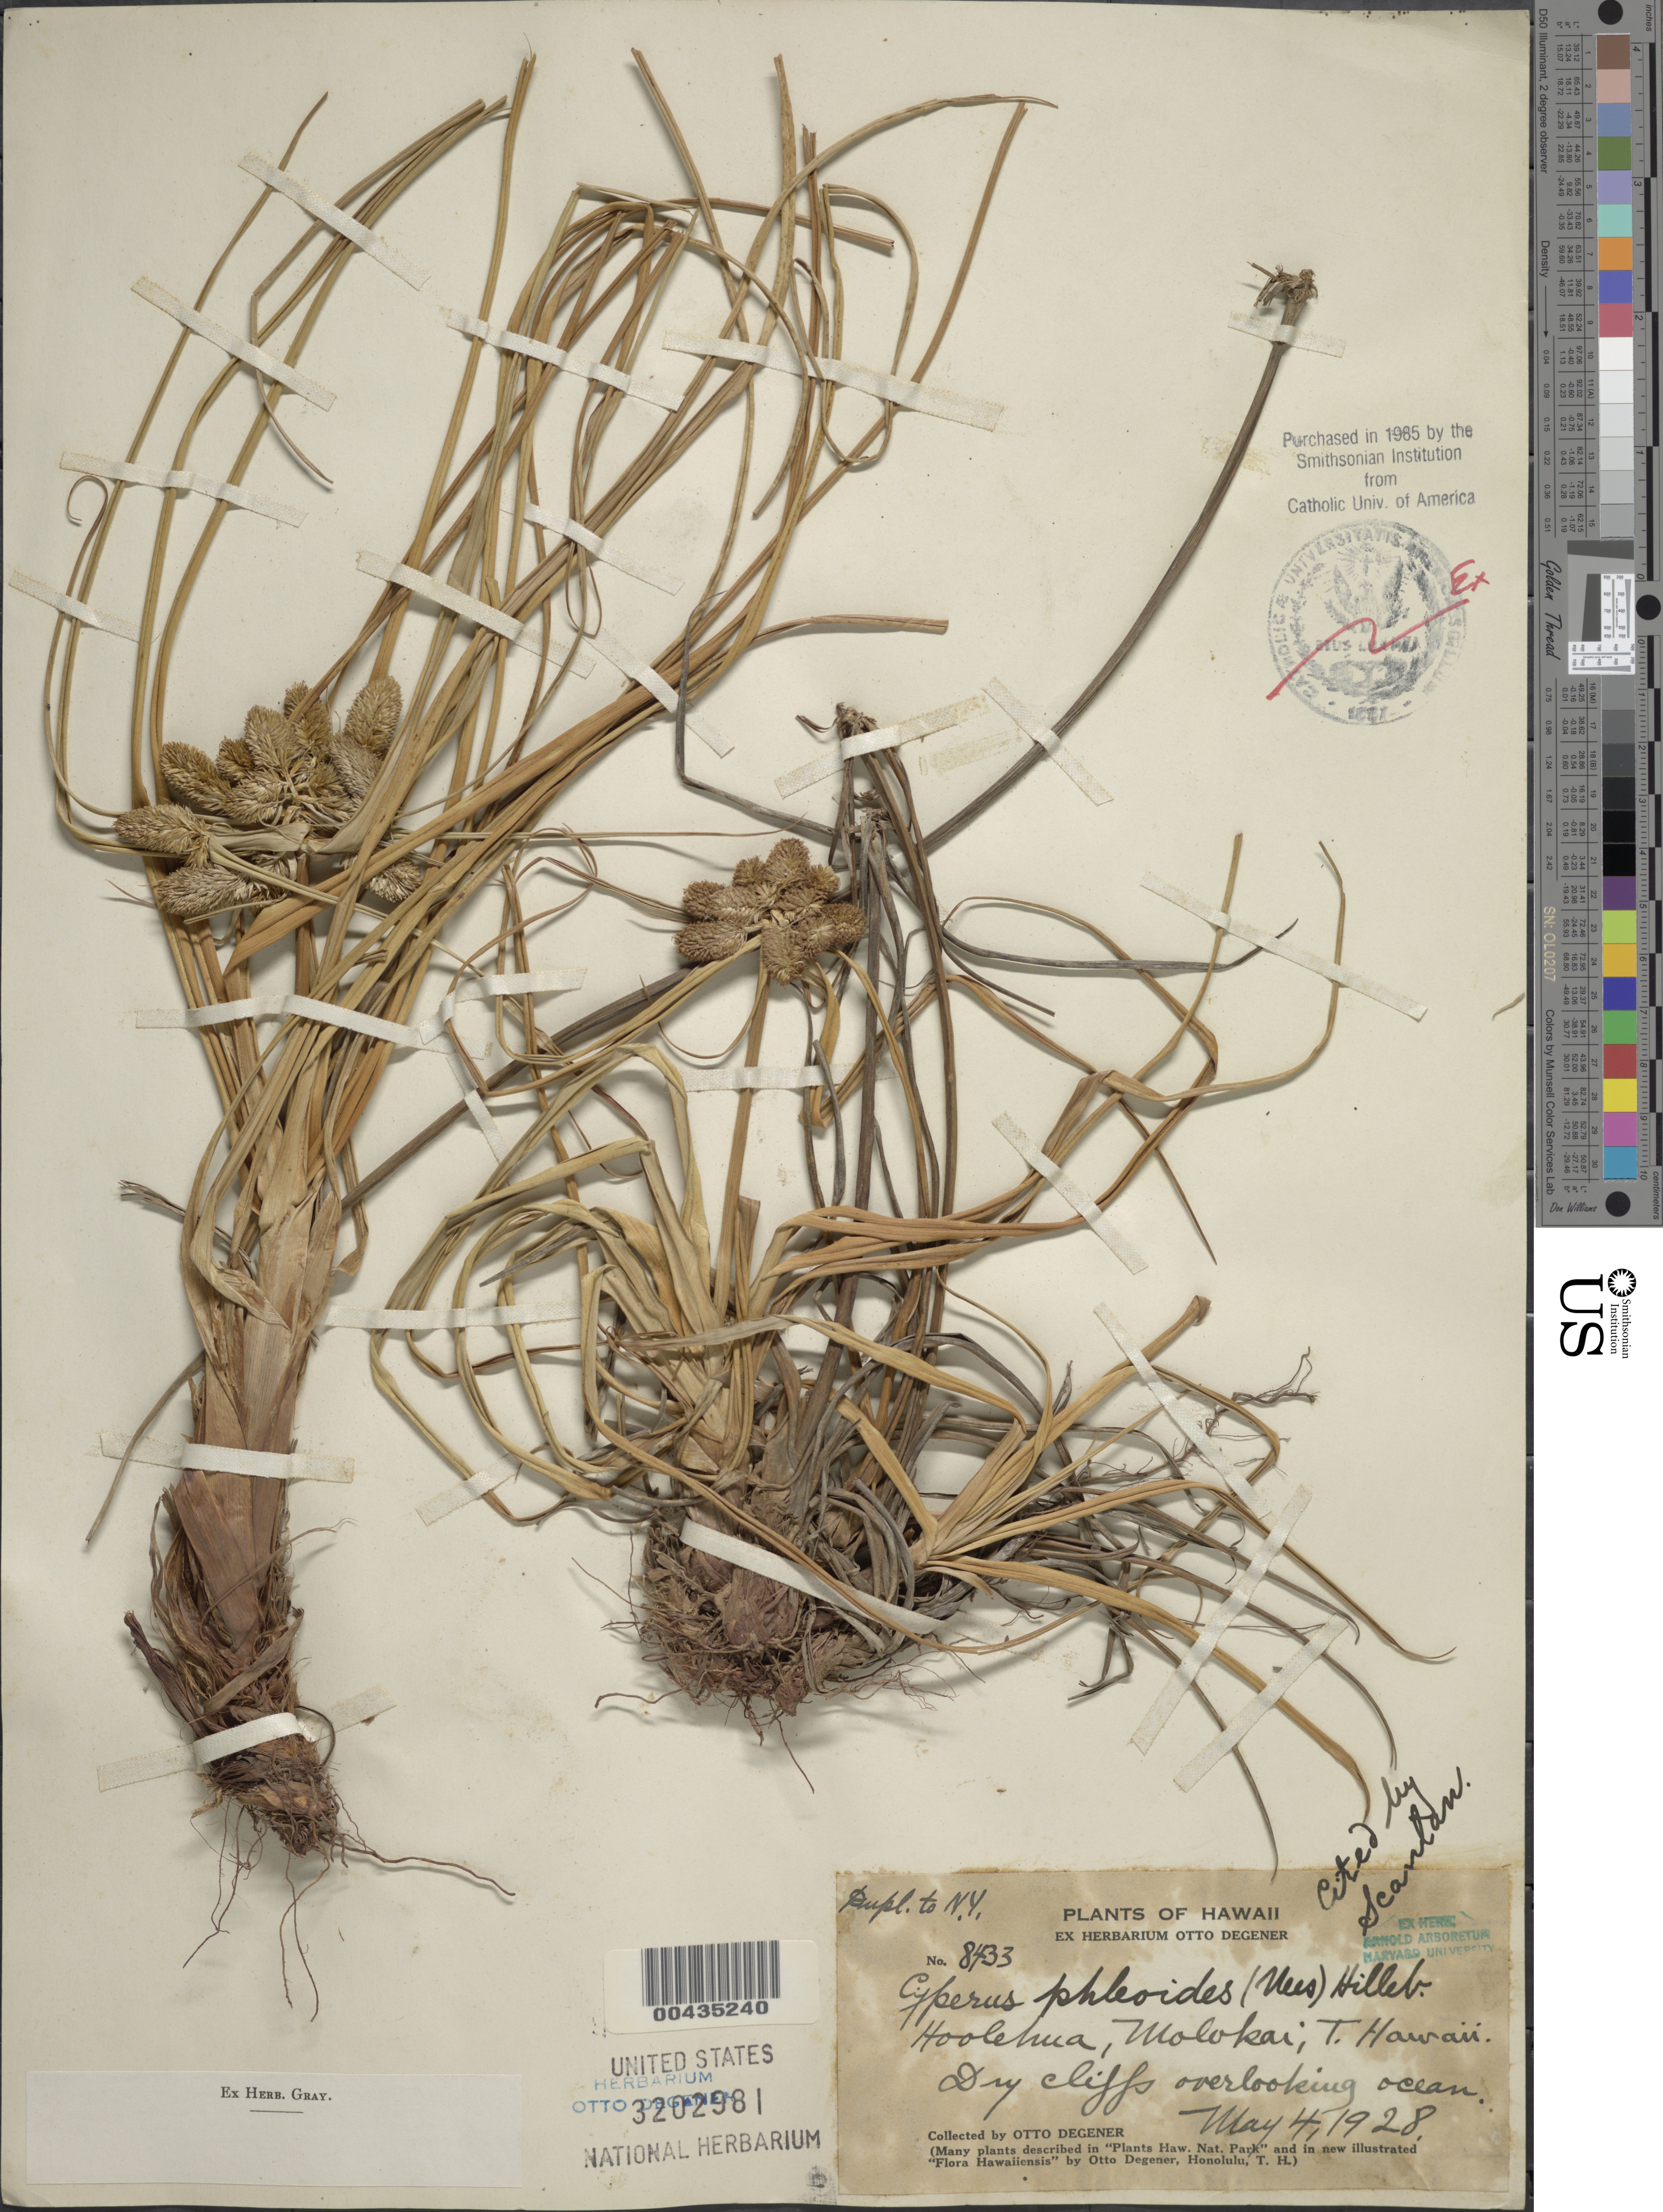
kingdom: Plantae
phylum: Tracheophyta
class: Liliopsida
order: Poales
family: Cyperaceae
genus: Cyperus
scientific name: Cyperus phleoides var. phleoides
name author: (Nees ex Kunth) Hillebr.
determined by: Strong, Mark T., (BOT), Smithsonian Institution - National Museum of Natural History (UNITED STATES)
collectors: O. Degener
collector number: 8433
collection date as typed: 4 May 1928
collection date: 1928-05-04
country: United States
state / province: Hawaii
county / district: Maui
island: Moloka'i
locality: Hoolehua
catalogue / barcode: US 3202981